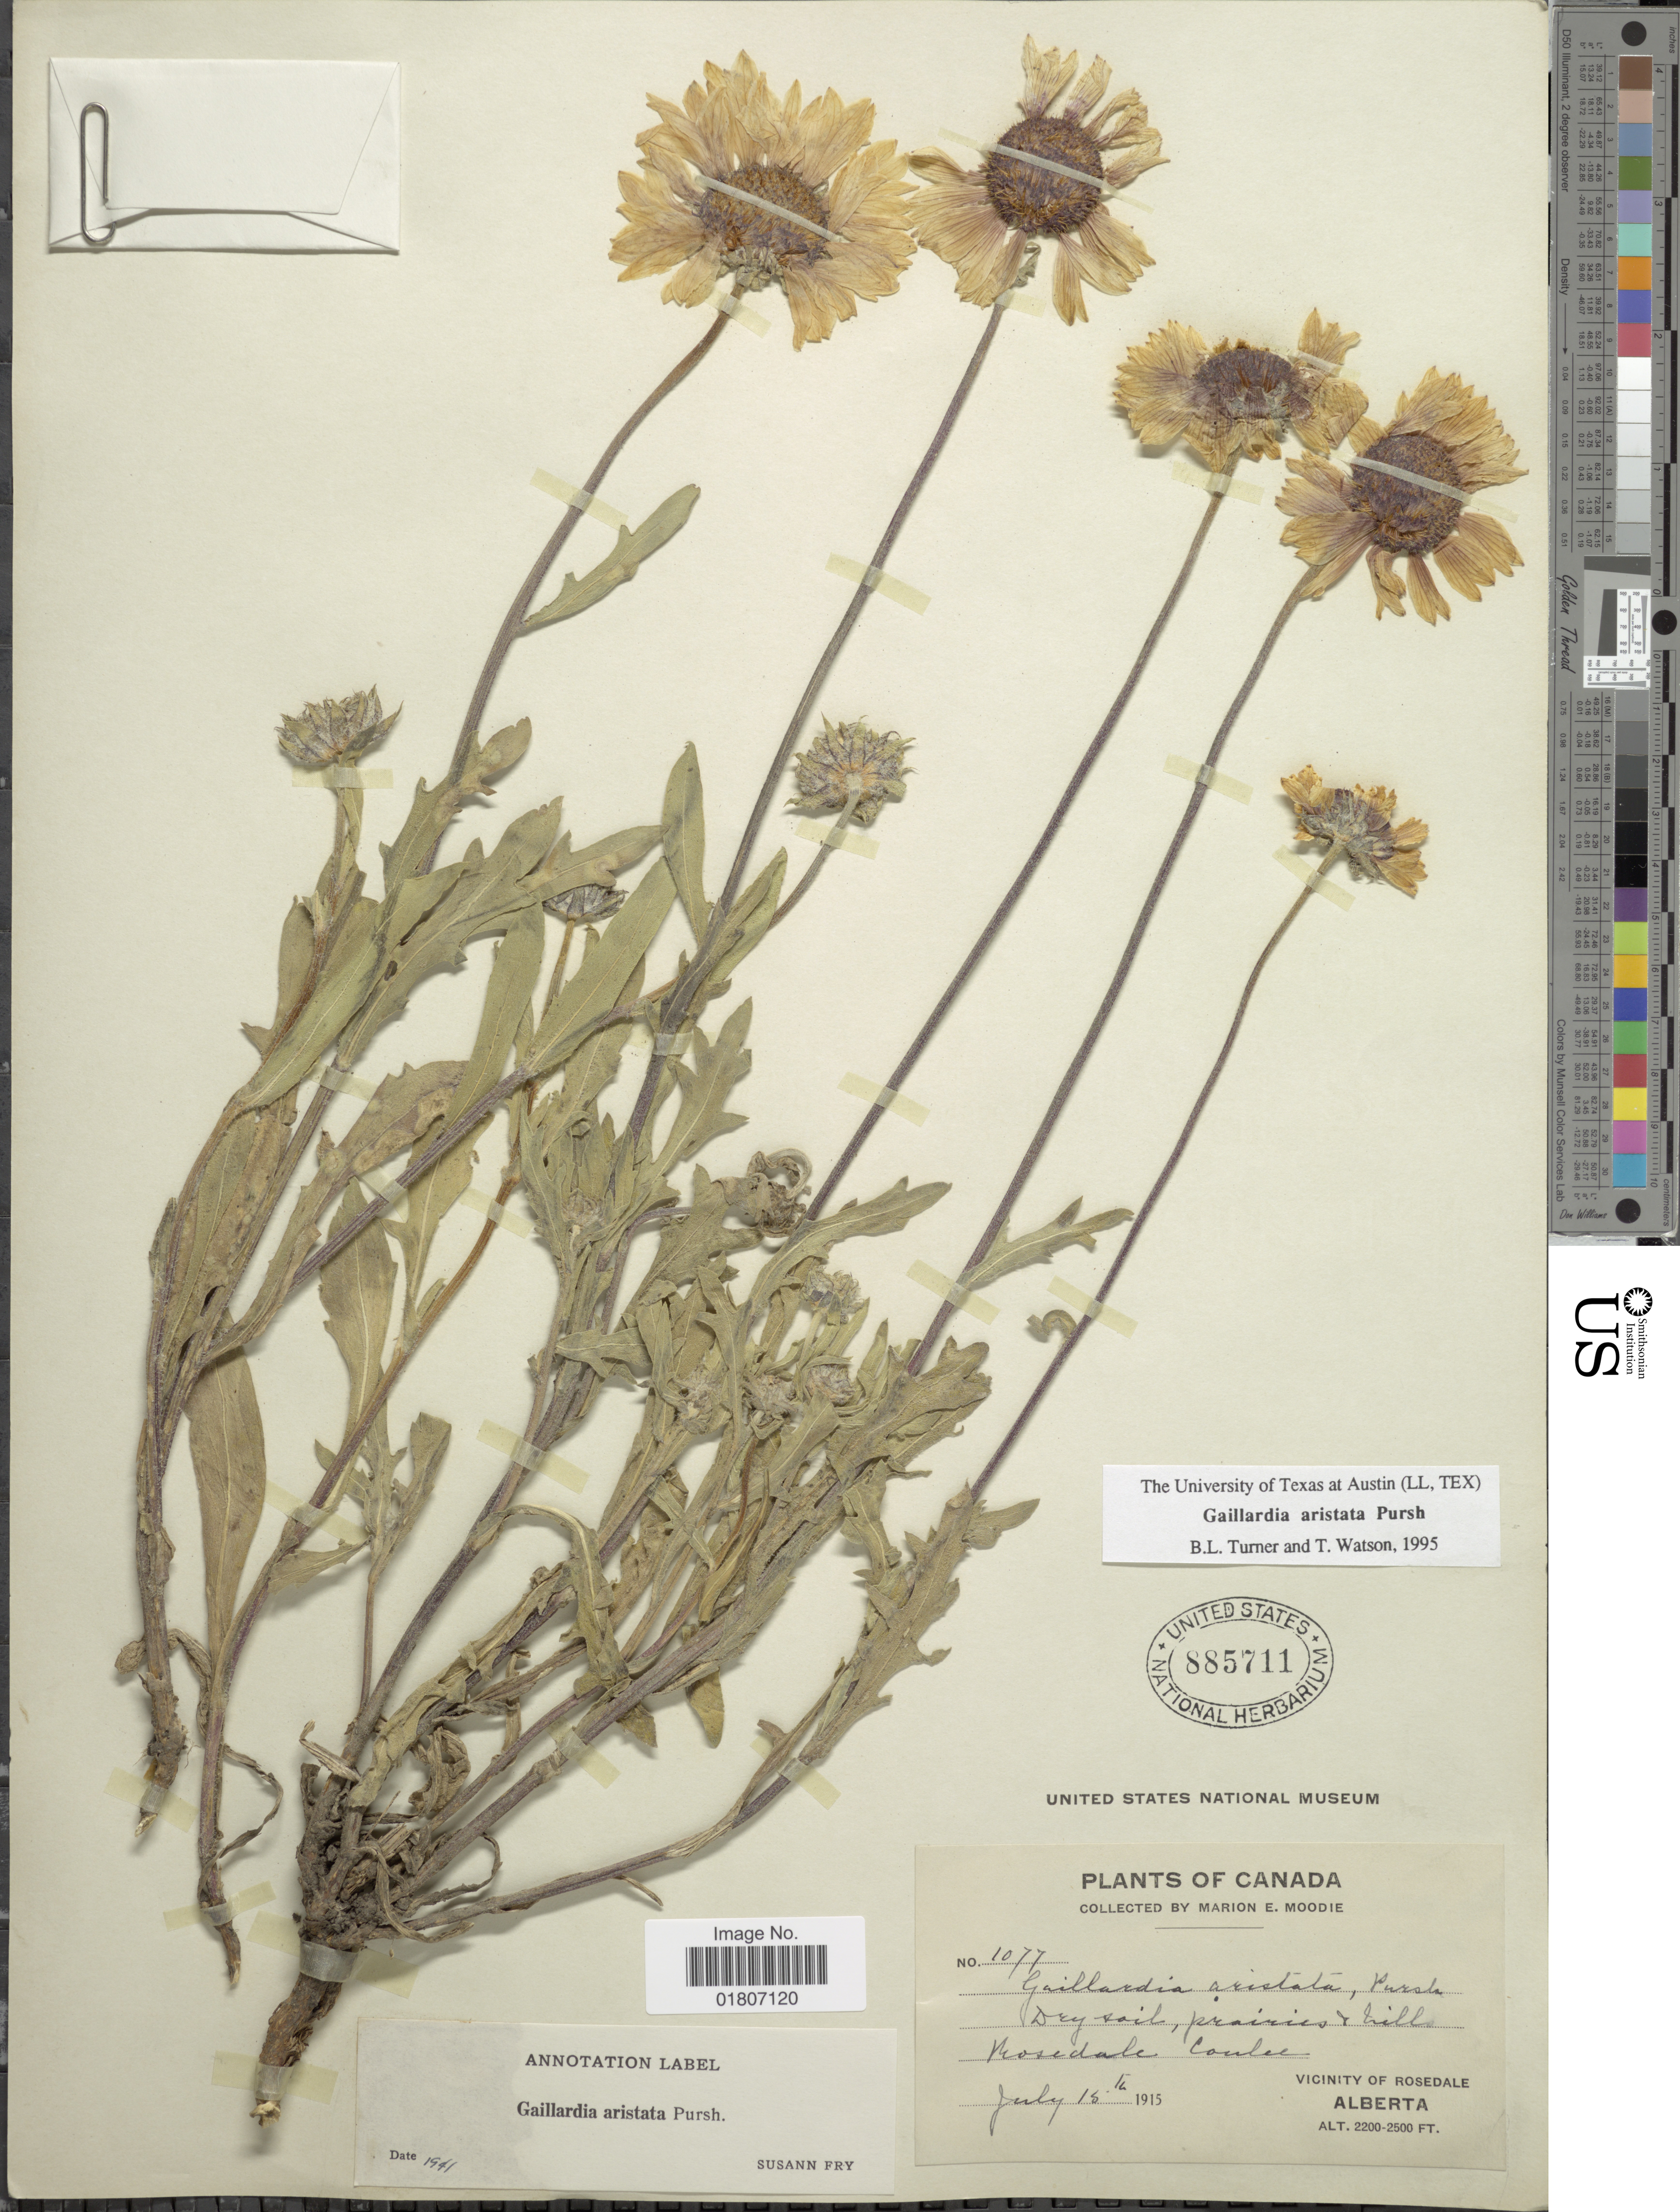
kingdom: Plantae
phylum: Tracheophyta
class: Magnoliopsida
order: Asterales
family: Asteraceae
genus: Gaillardia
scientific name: Gaillardia aristata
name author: Pursh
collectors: M. E. Moodie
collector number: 1077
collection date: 1915-07-15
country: Canada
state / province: Alberta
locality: Rosedale Coulee. Vicinity of Rosedale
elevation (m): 671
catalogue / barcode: US 885711